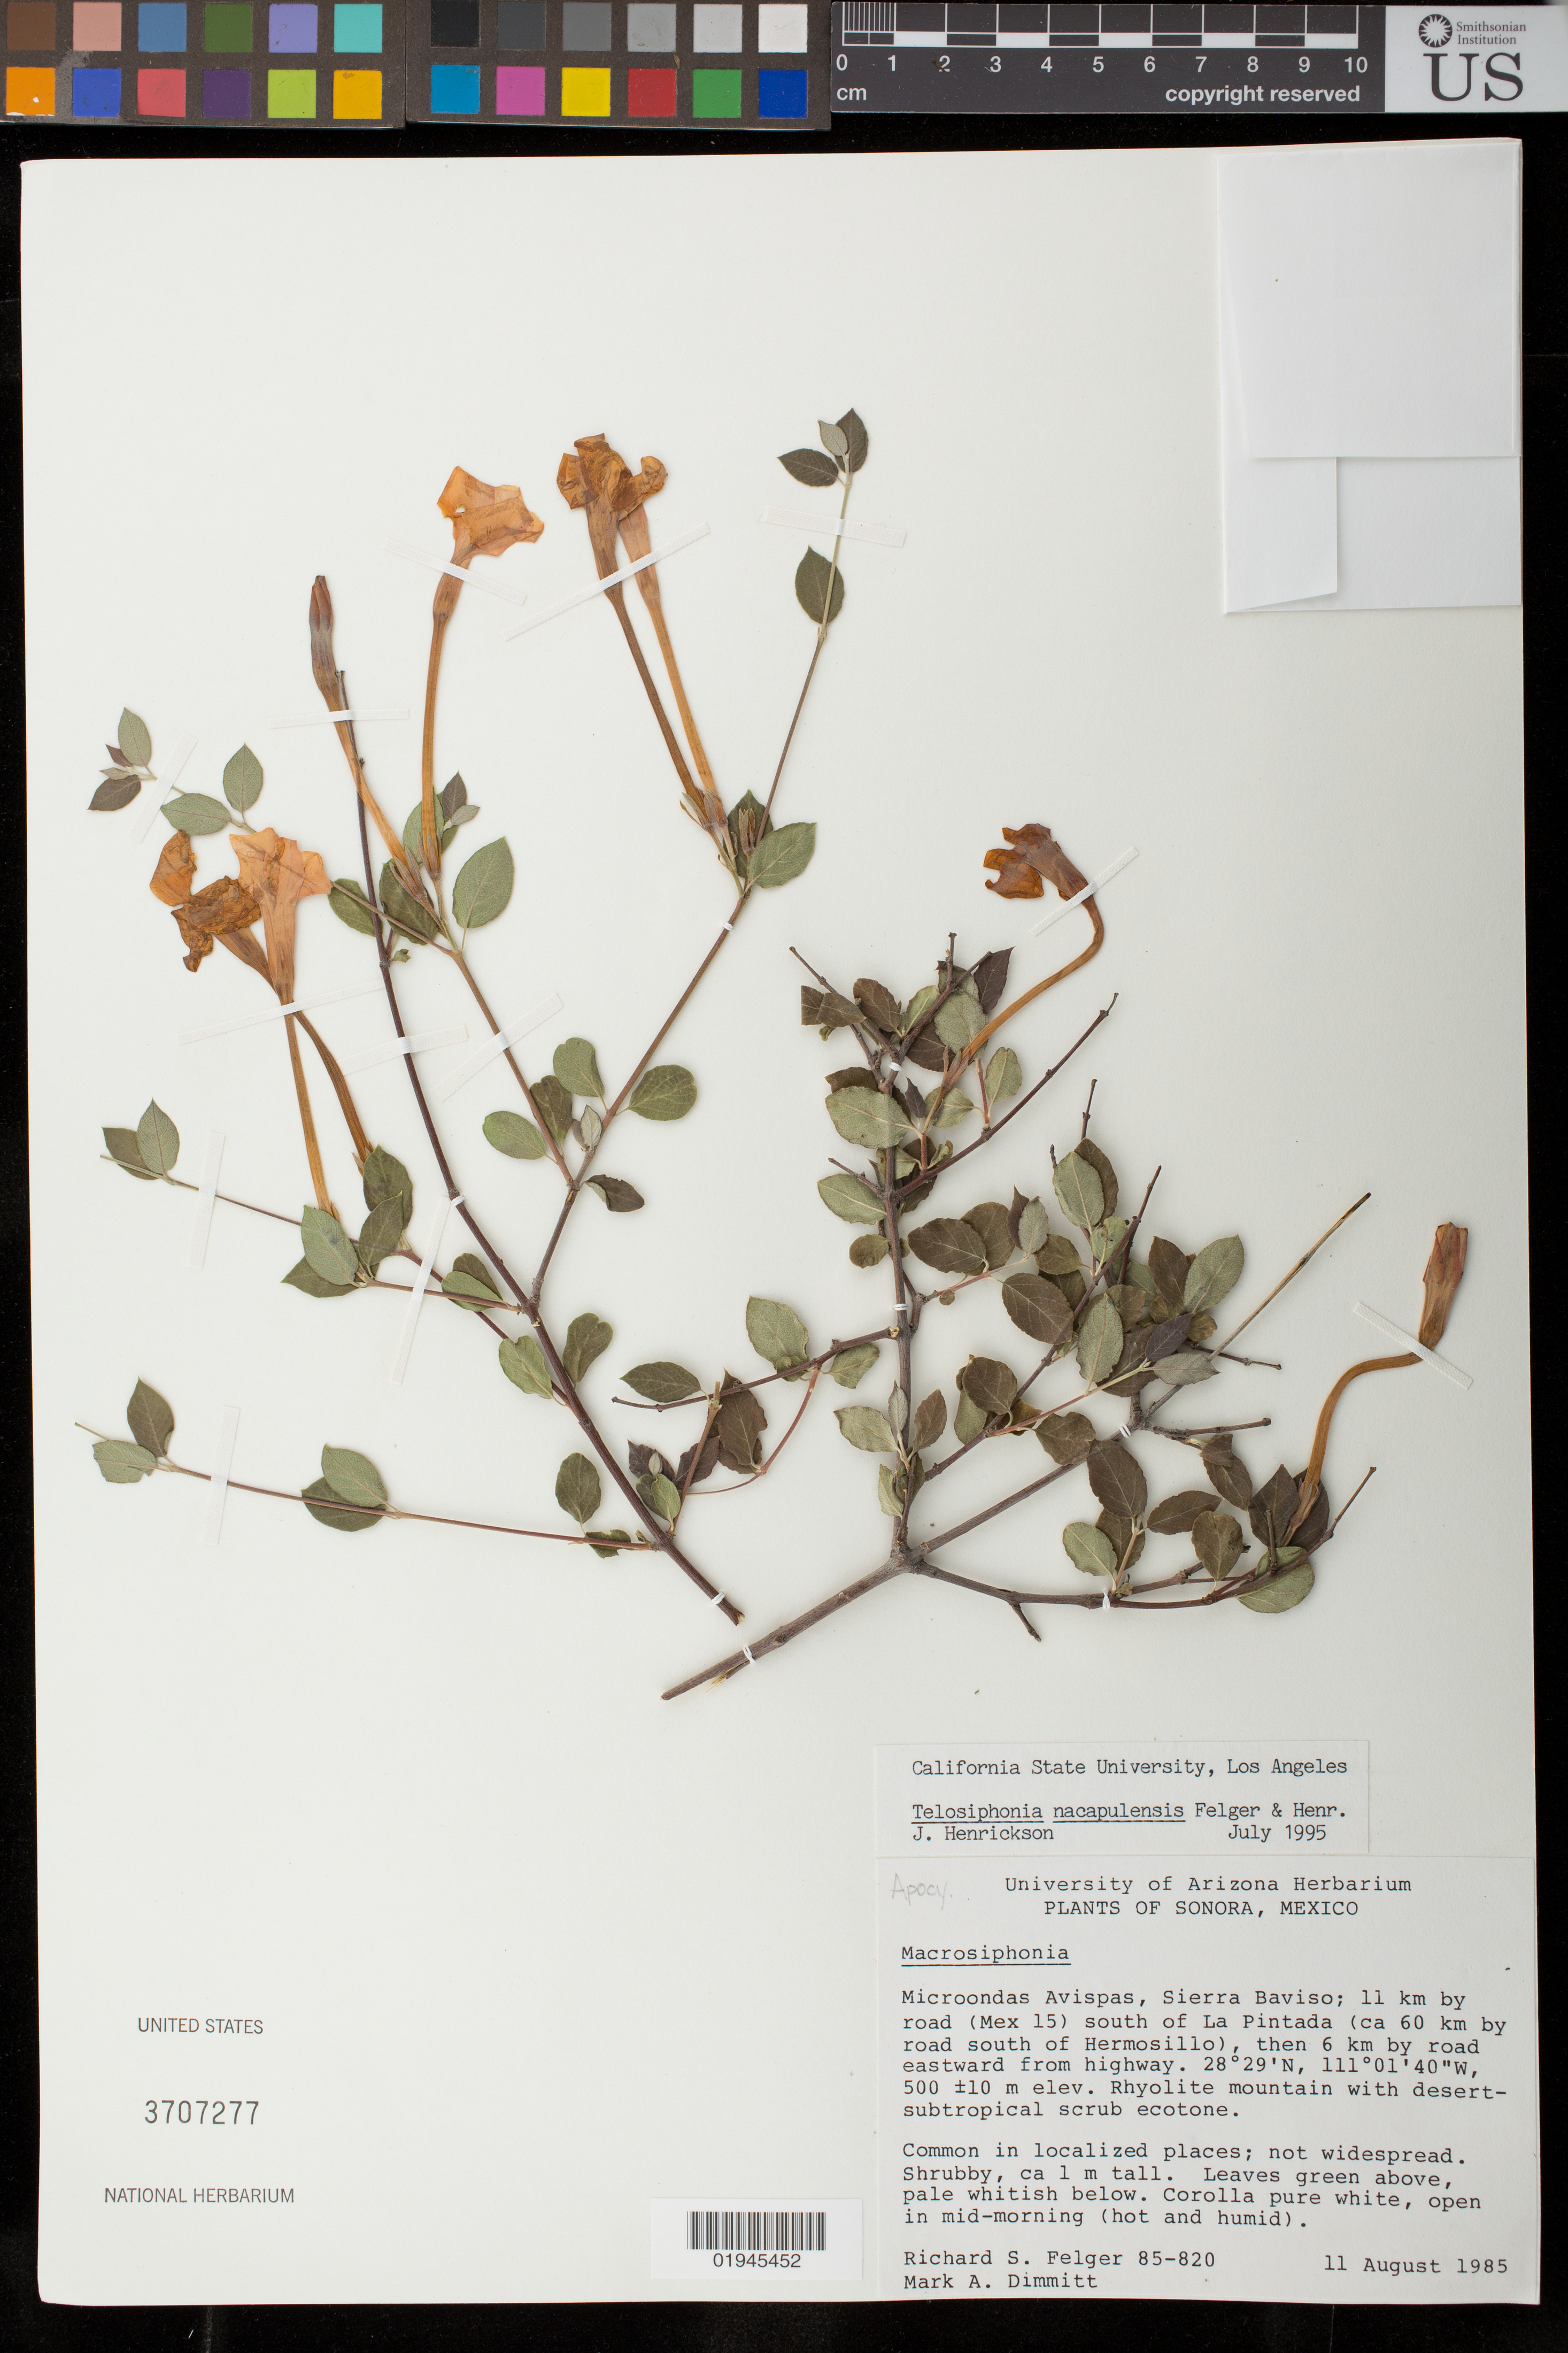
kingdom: Plantae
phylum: Tracheophyta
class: Magnoliopsida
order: Gentianales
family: Apocynaceae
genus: Telosiphonia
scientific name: Telosiphonia nacapulensis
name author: Felger & Henrickson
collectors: R. S. Felger & M. Dimmitt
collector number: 85-820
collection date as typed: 11 Aug 1985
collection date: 1985-08-11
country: Mexico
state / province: Sonora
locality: Microondas Avispas, Sierra Baviso, 11 km by road (Mex 15) south of La Pintada (ca. 60 km by road south of Hermosillo), then 6 km by road eastward from highway.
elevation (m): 490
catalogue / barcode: US 3707277